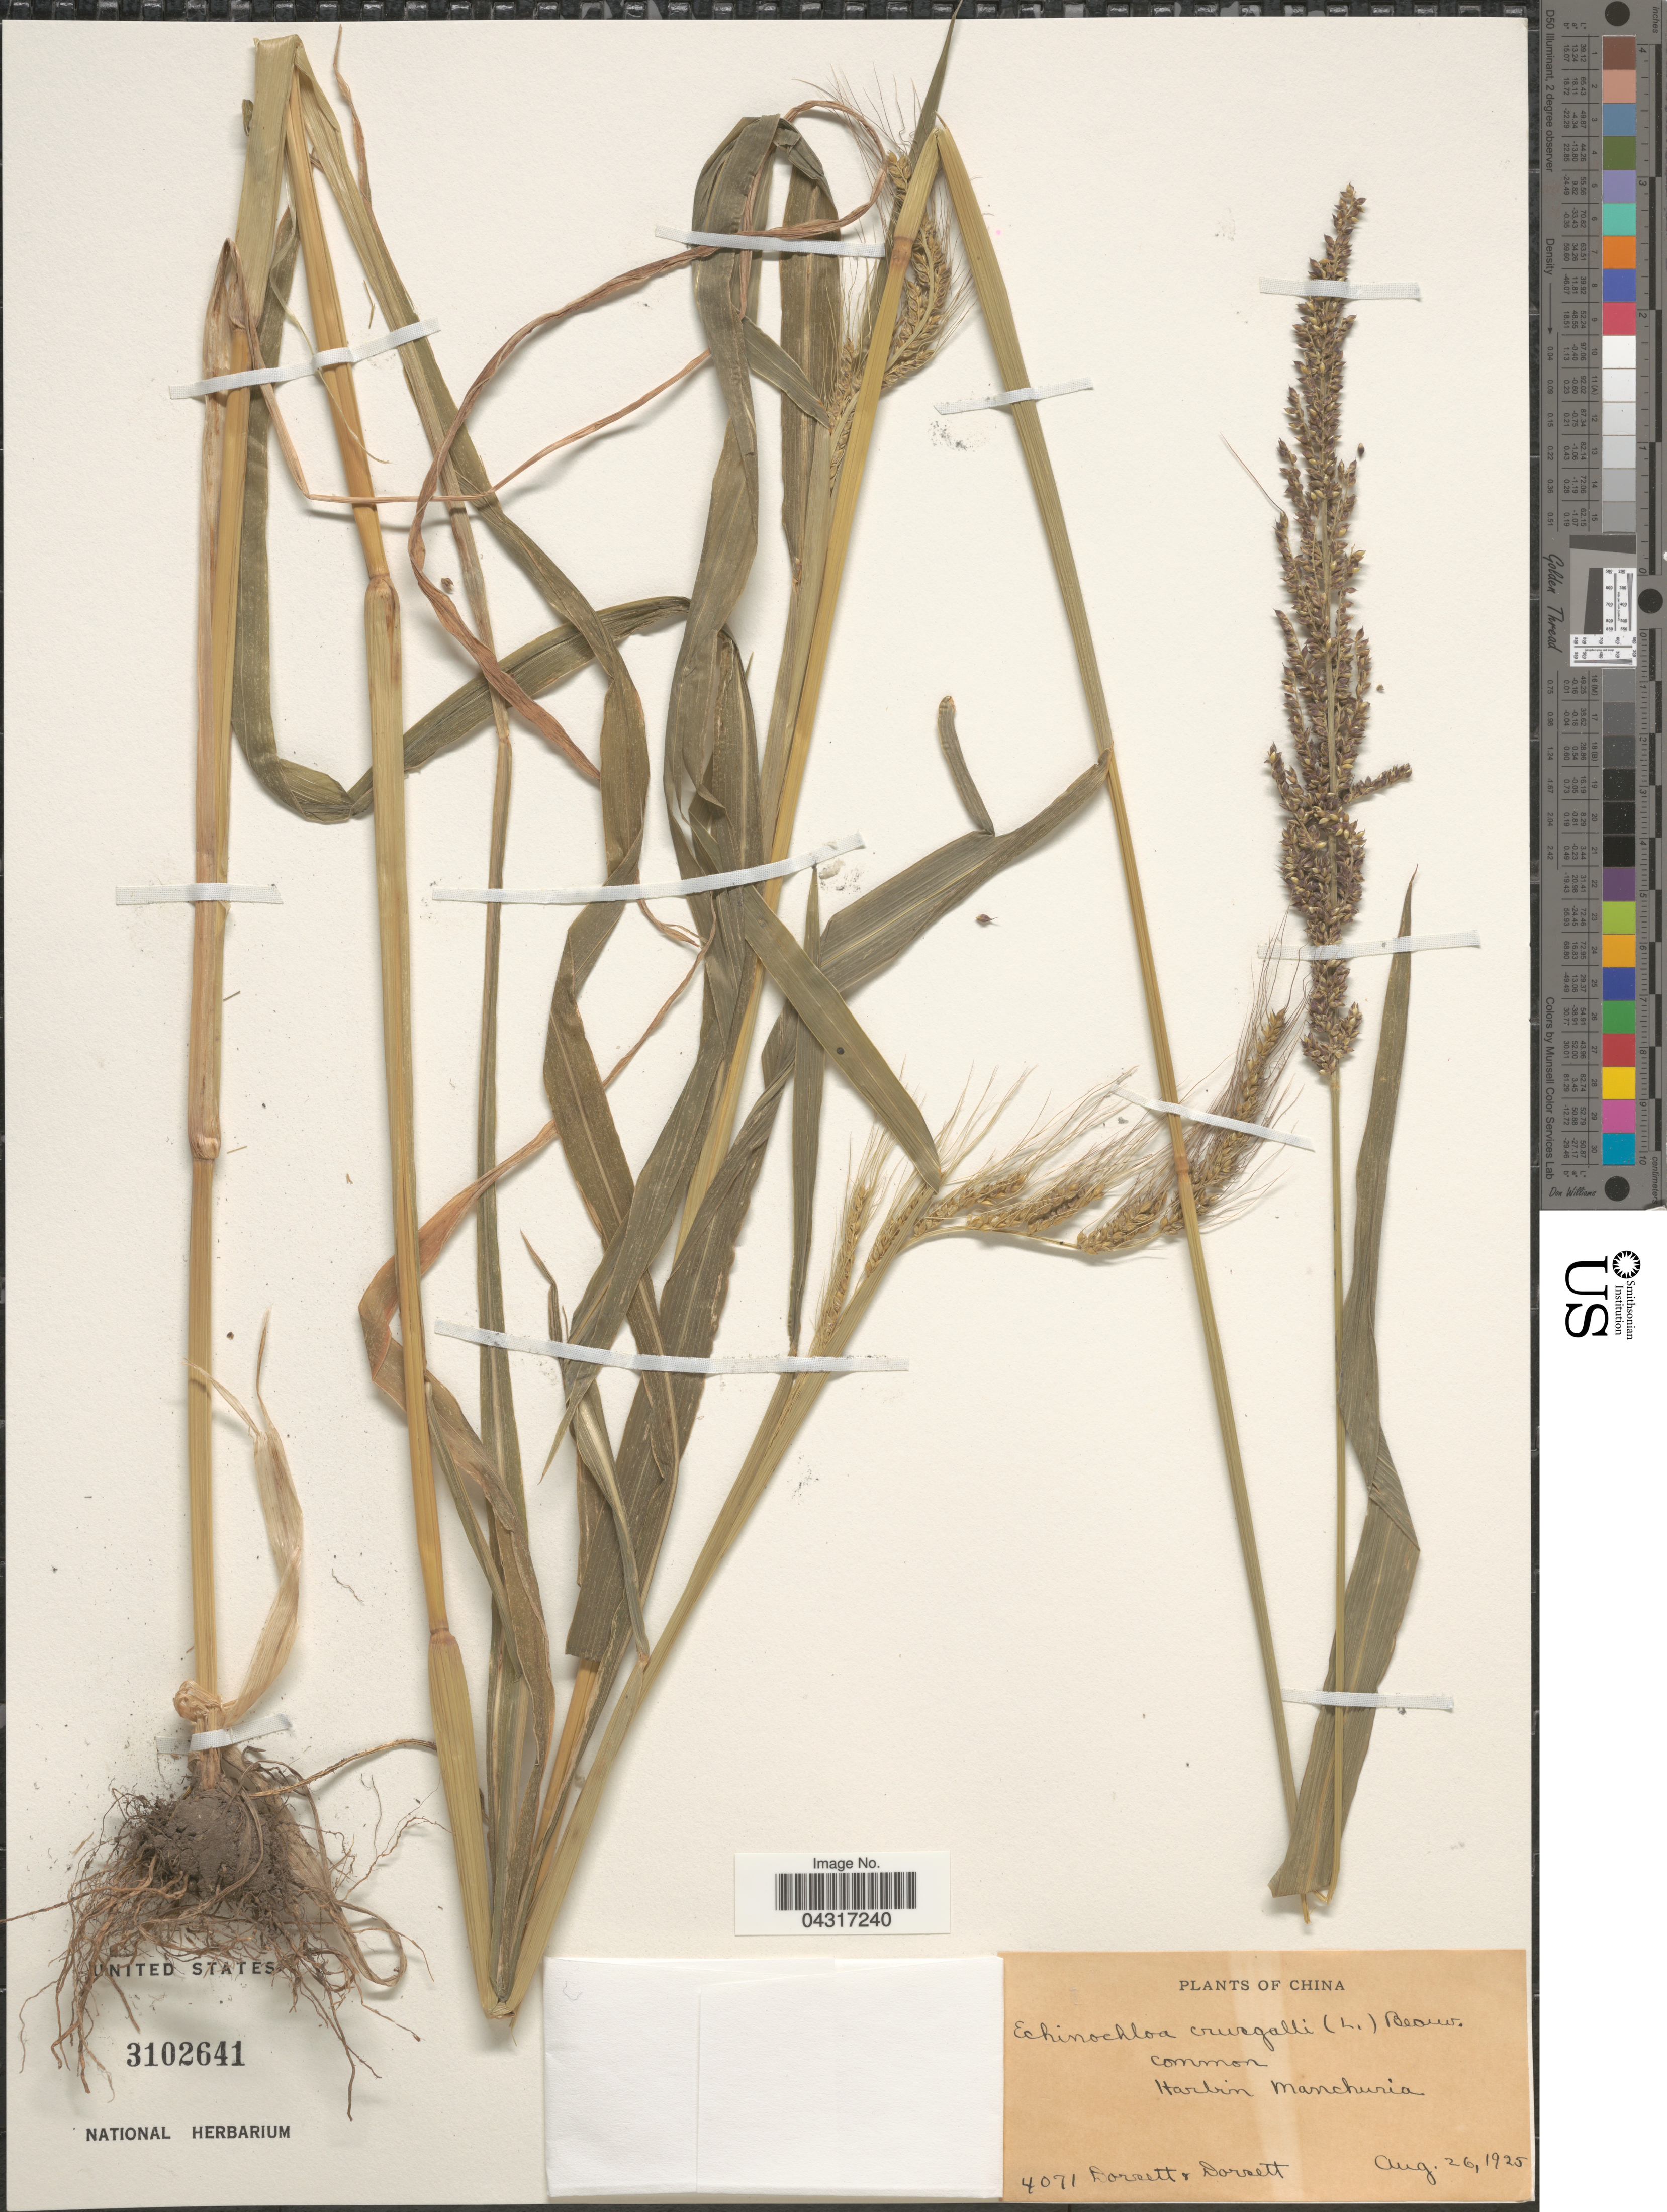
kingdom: Plantae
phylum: Tracheophyta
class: Liliopsida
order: Poales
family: Poaceae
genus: Echinochloa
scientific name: Echinochloa crus-galli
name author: (L.) P. Beauv.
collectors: -- Dorsett & -- Dorsett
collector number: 4071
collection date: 1925-08-26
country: China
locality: Common. Harbin Manchuria.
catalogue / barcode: US 3102641